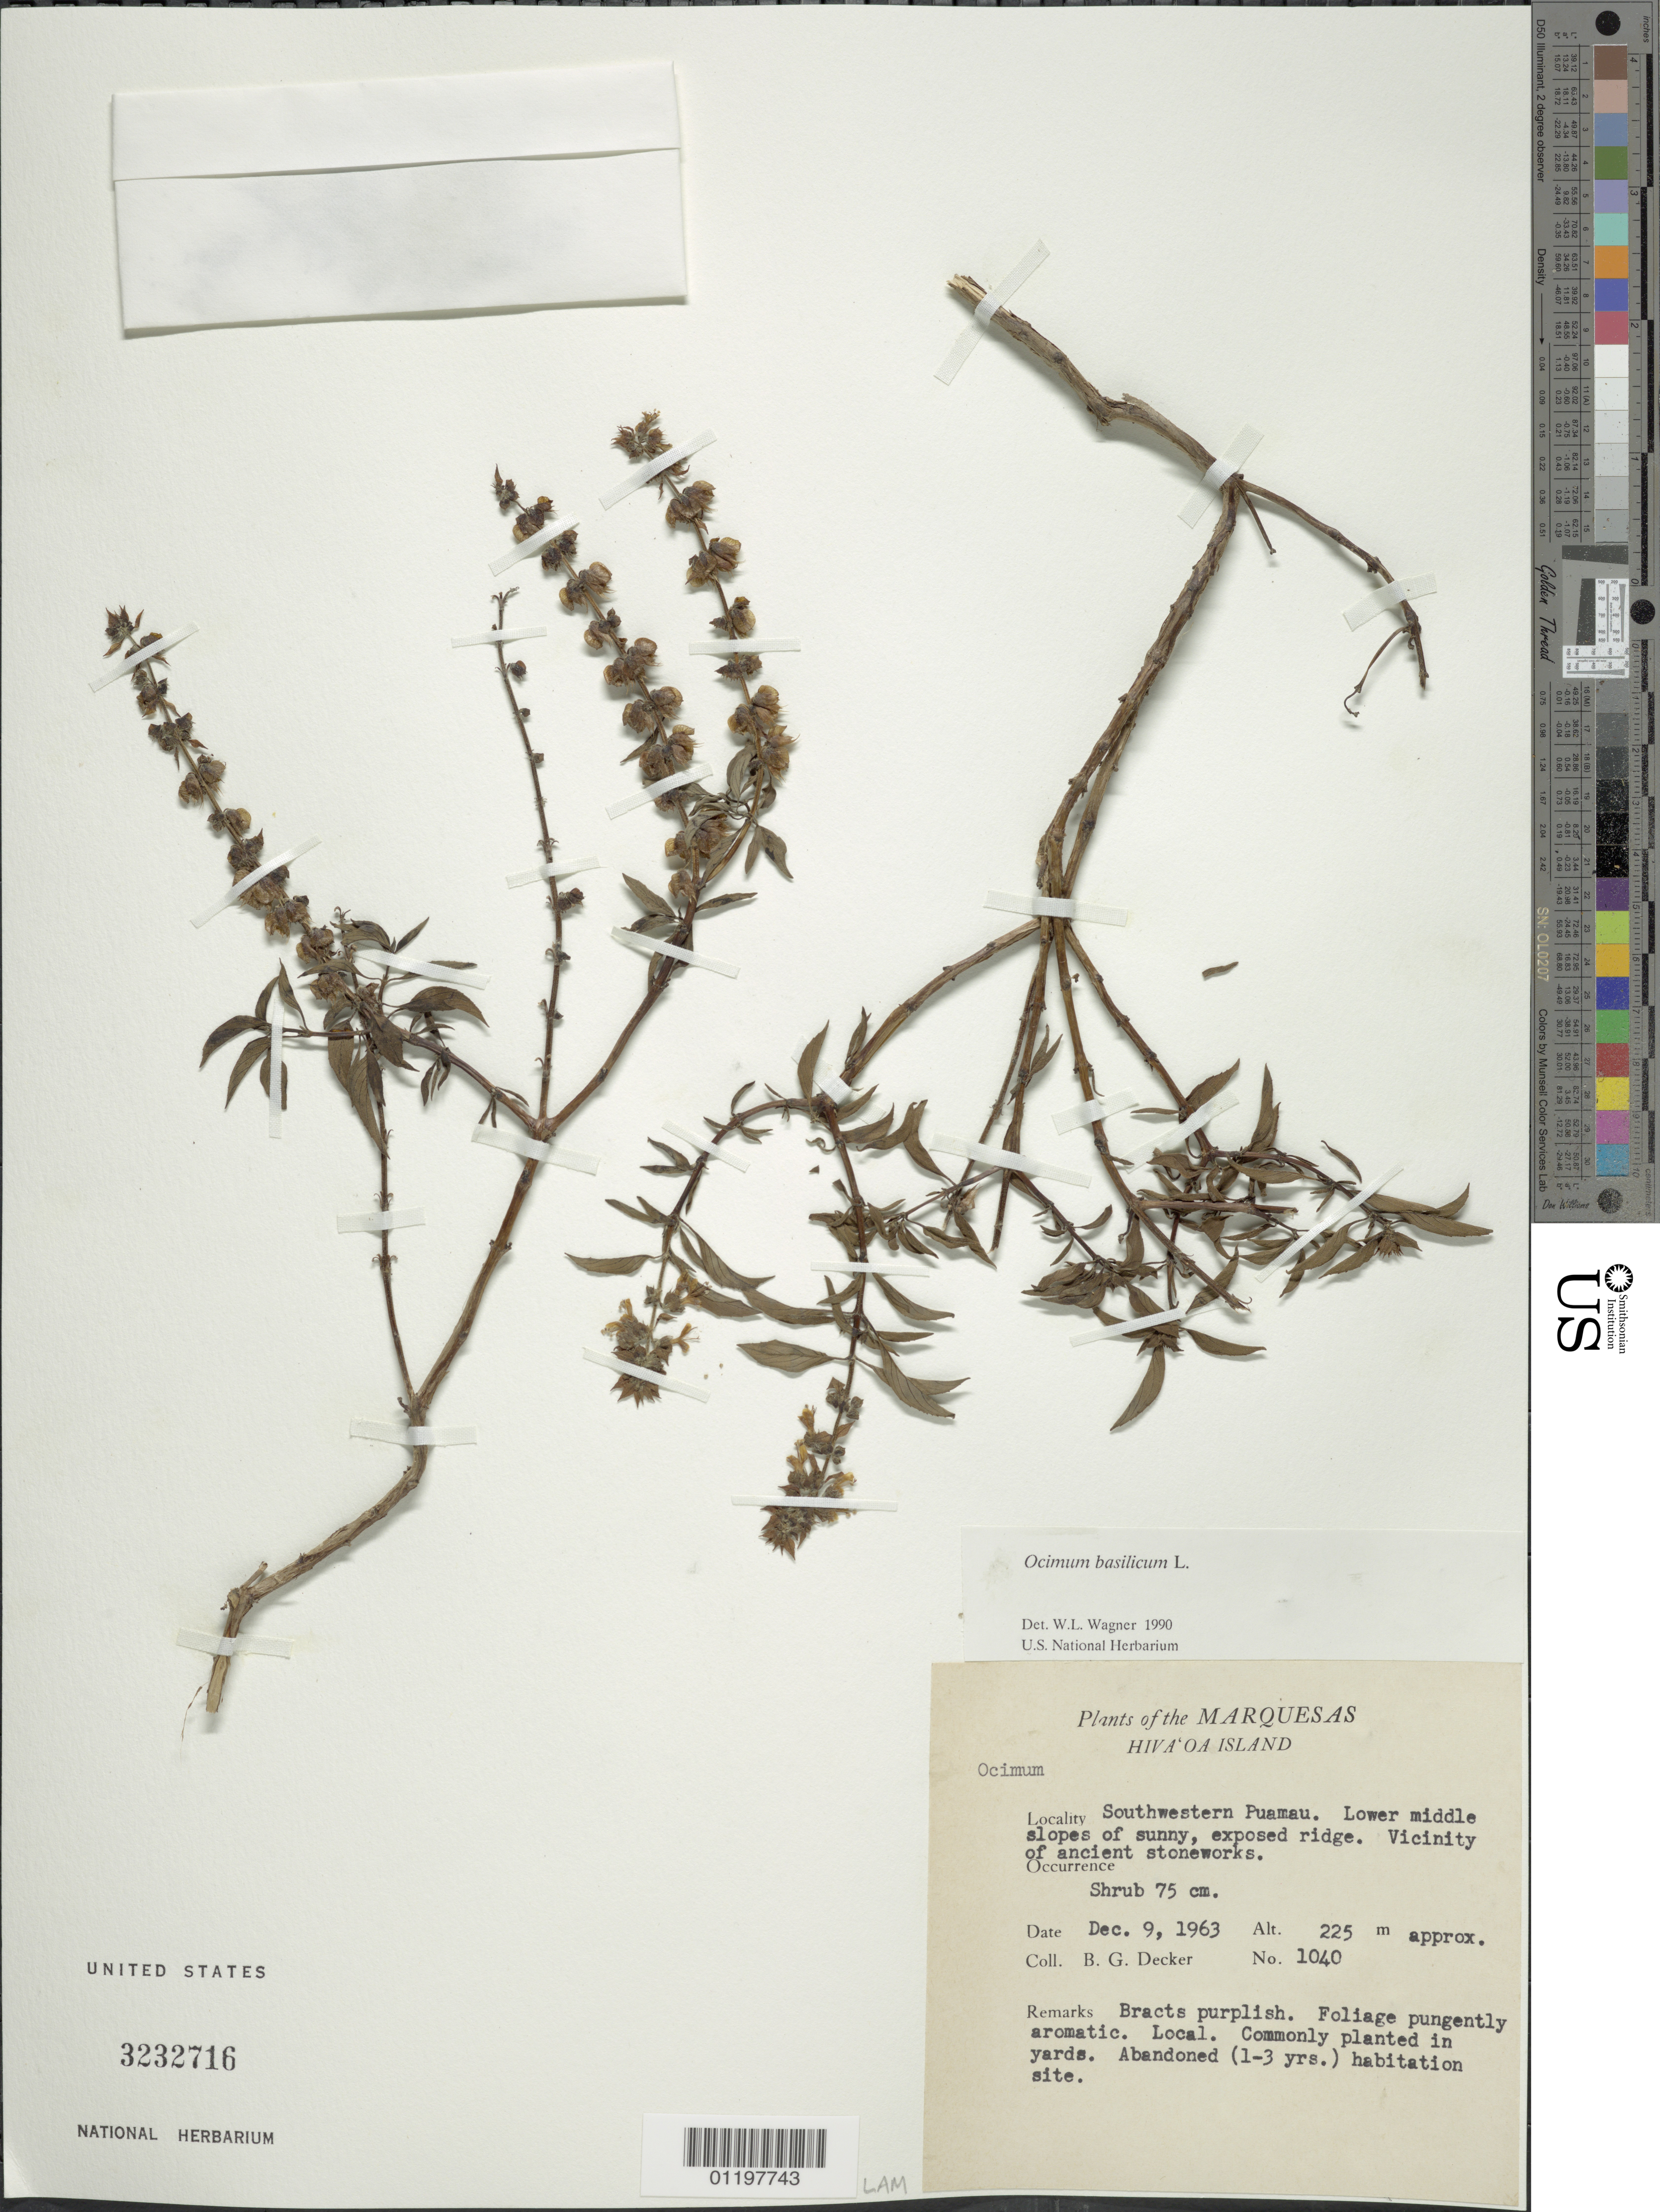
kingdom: Plantae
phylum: Tracheophyta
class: Magnoliopsida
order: Lamiales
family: Lamiaceae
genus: Ocimum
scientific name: Ocimum basilicum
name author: L.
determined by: Wagner, W. L., (BOT), Smithsonian Institution - National Museum of Natural History (UNITED STATES)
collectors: B. G. Decker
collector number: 1040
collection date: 1963-12-09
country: French Polynesia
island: Hiva Oa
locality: SW Puamau, lower middle slopes of sunny, exposed ridge, vicinity of ancient stoneworks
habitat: Commonly planted in yards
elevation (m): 225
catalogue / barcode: US 3232716